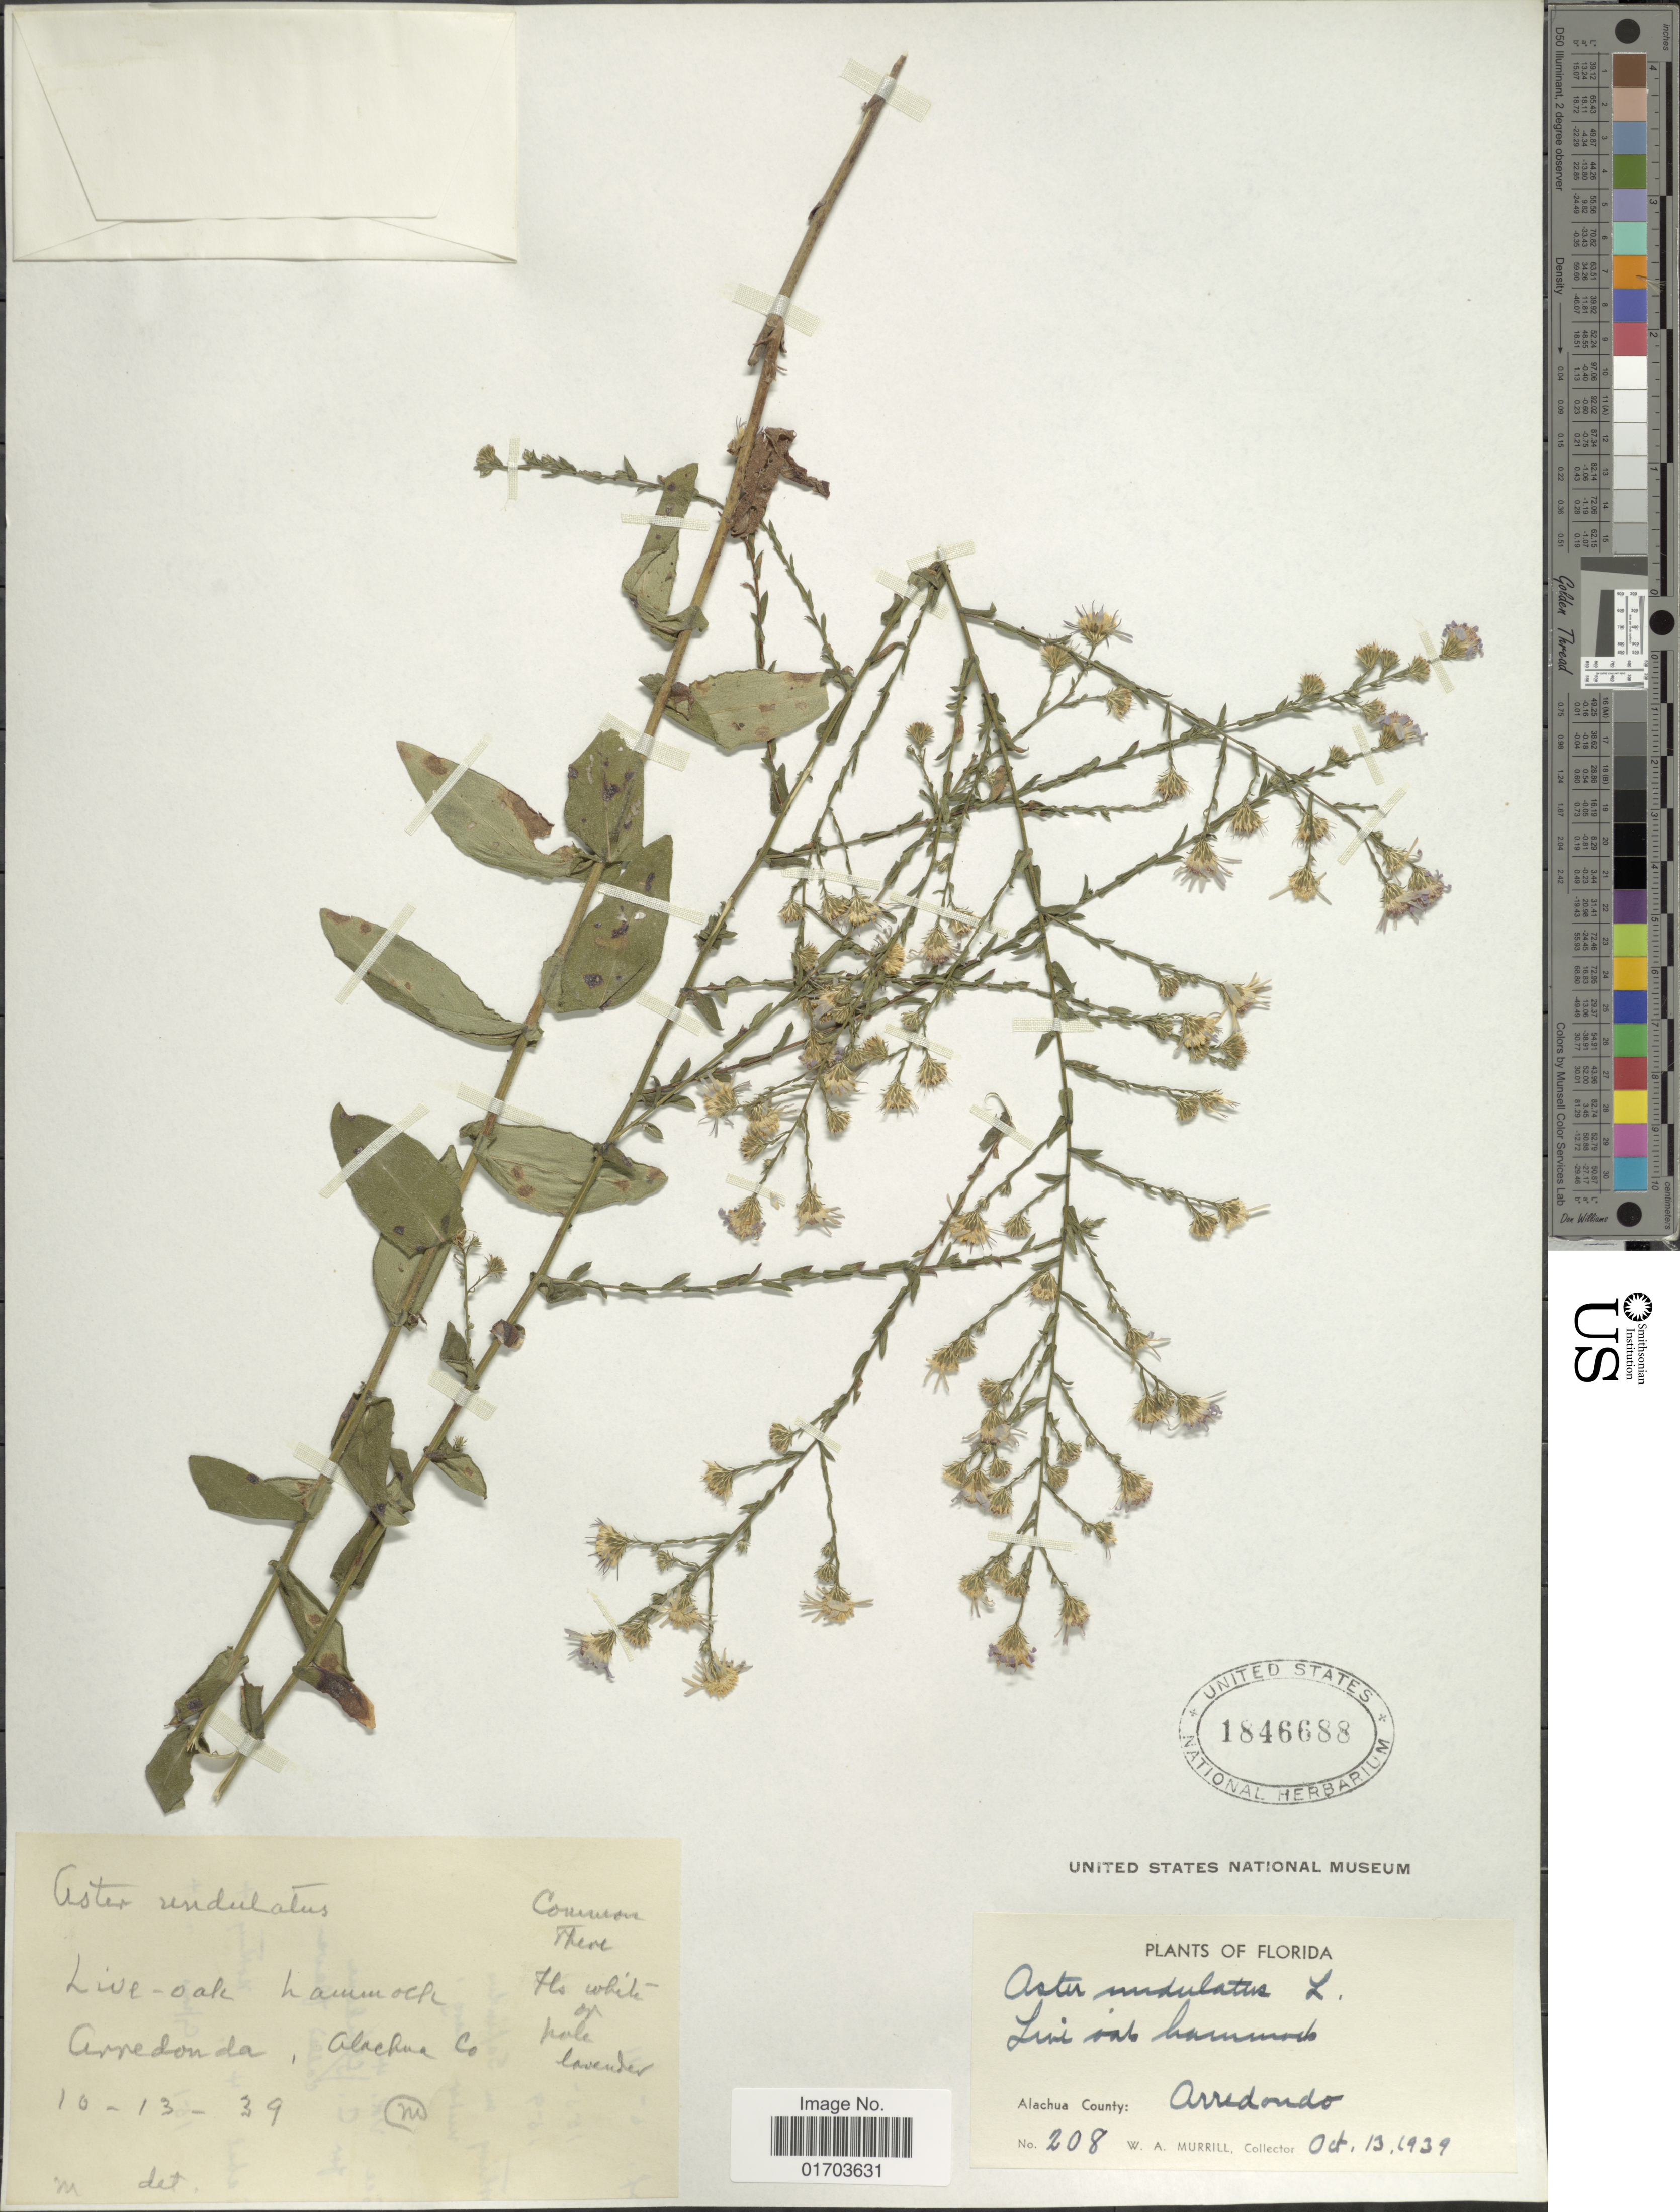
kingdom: Plantae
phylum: Tracheophyta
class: Magnoliopsida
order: Asterales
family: Asteraceae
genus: Symphyotrichum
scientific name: Symphyotrichum undulatum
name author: (L.) G.L. Nesom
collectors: W. A. Murrill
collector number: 208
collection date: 1939-10-13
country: United States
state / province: Florida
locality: Florida. Live oak hammock. Alachua County: Arredondo.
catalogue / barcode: US 1846688